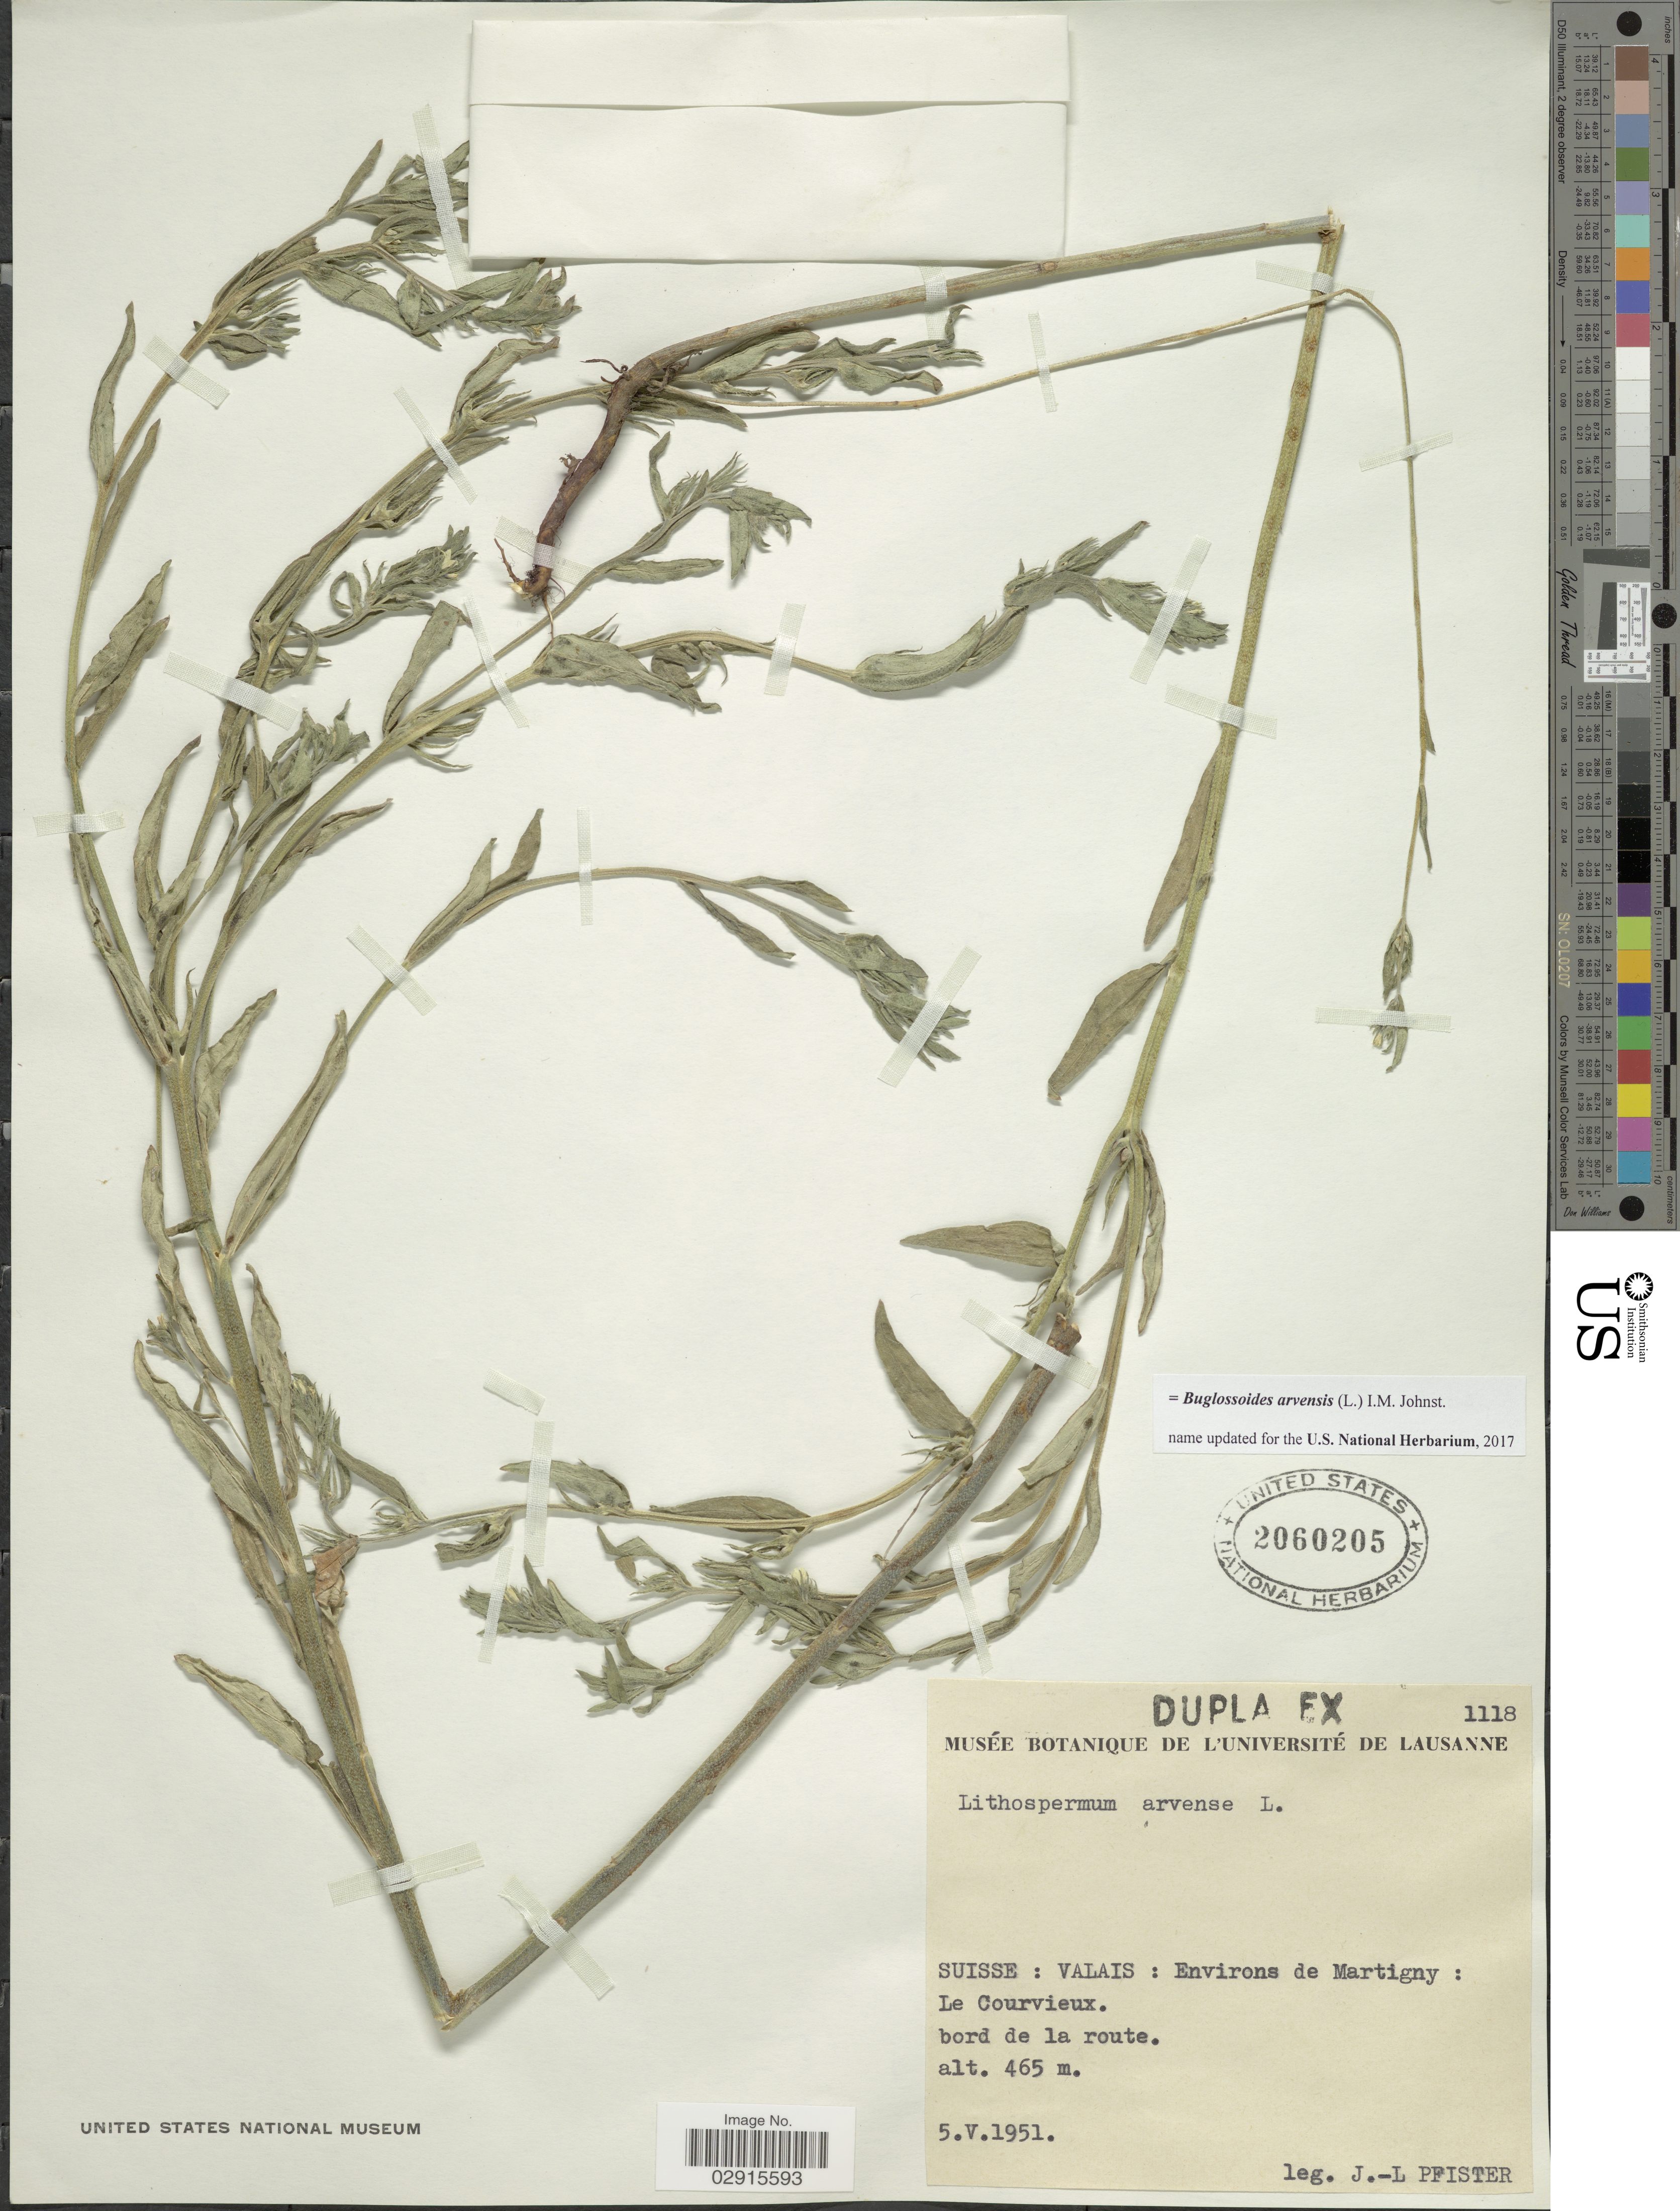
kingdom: Plantae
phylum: Tracheophyta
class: Magnoliopsida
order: Boraginales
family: Boraginaceae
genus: Buglossoides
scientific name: Buglossoides arvensis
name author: (L.) I.M. Johnst.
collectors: J. Pfister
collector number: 1118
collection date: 1951-05-05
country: Switzerland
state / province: Valais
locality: Suisse: Environs de Martigny: Le Courvieux.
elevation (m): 465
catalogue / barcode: US 2060205